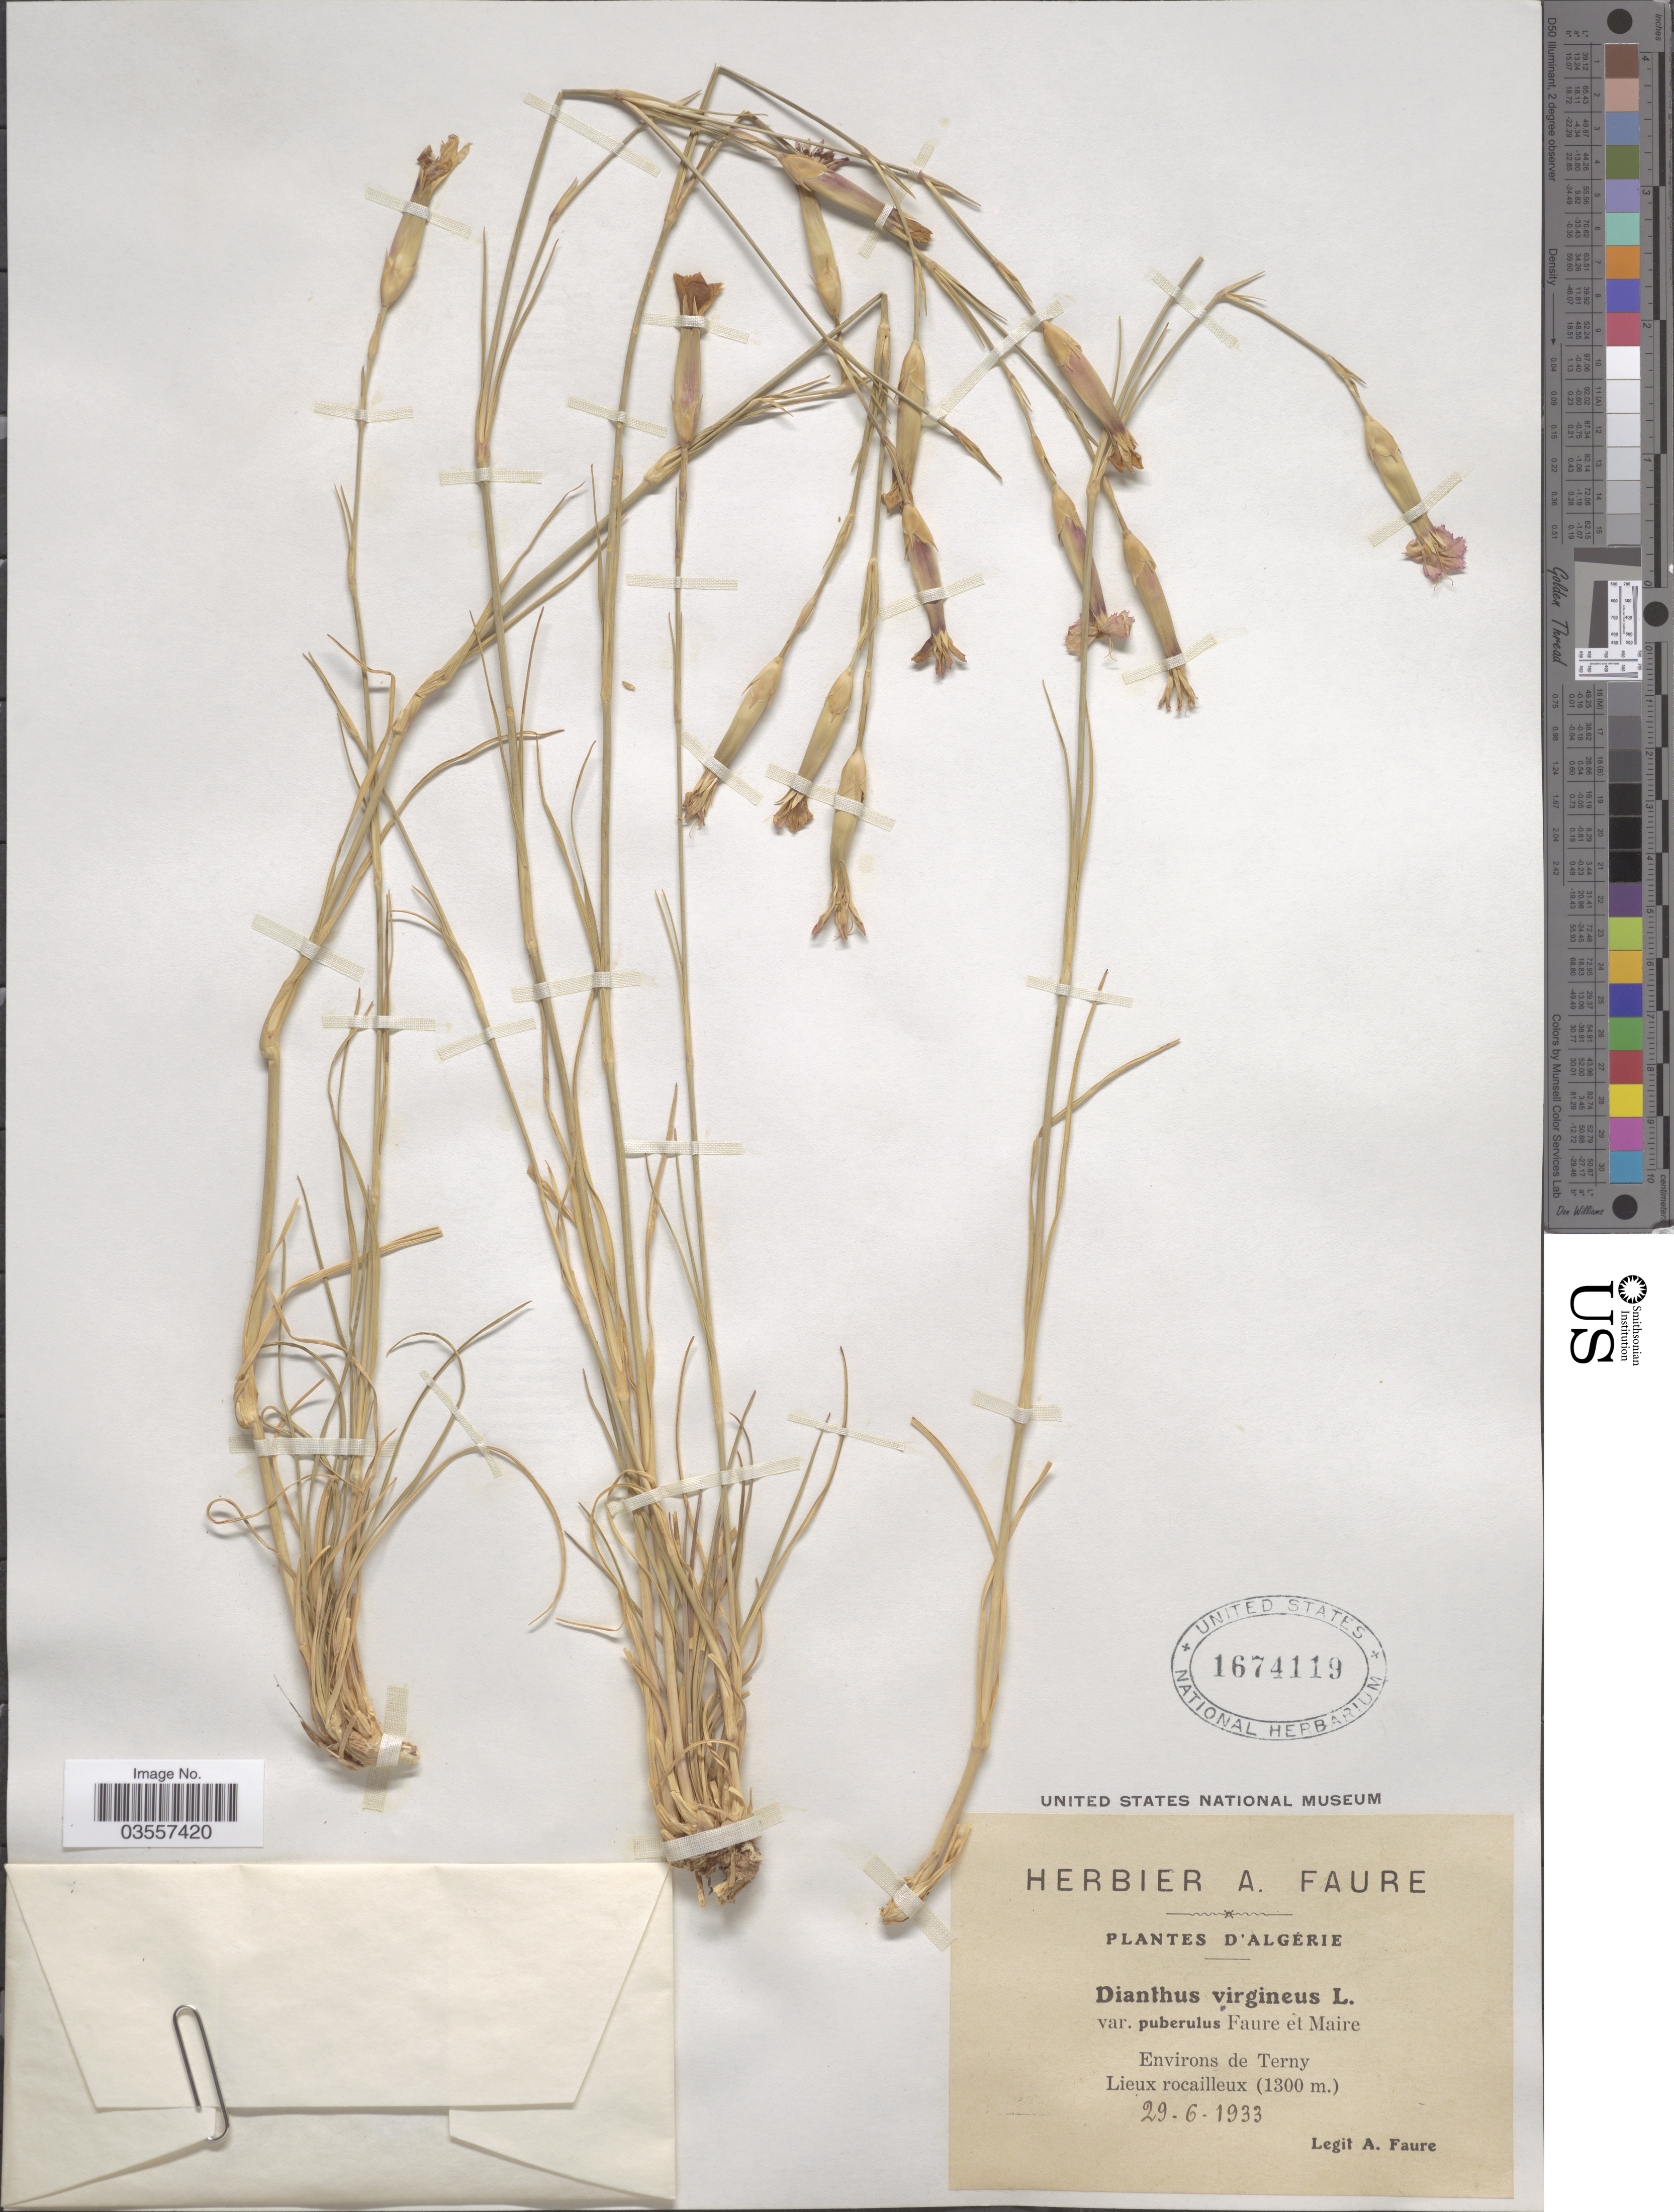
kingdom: Plantae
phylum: Tracheophyta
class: Magnoliopsida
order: Caryophyllales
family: Caryophyllaceae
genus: Dianthus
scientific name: Dianthus virgineus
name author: Hablitz ex M. Bieb.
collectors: A. Faure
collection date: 1933-06-29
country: Algeria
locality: Environs de Terny. Lieux rocailleux.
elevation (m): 1300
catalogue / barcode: US 1674119